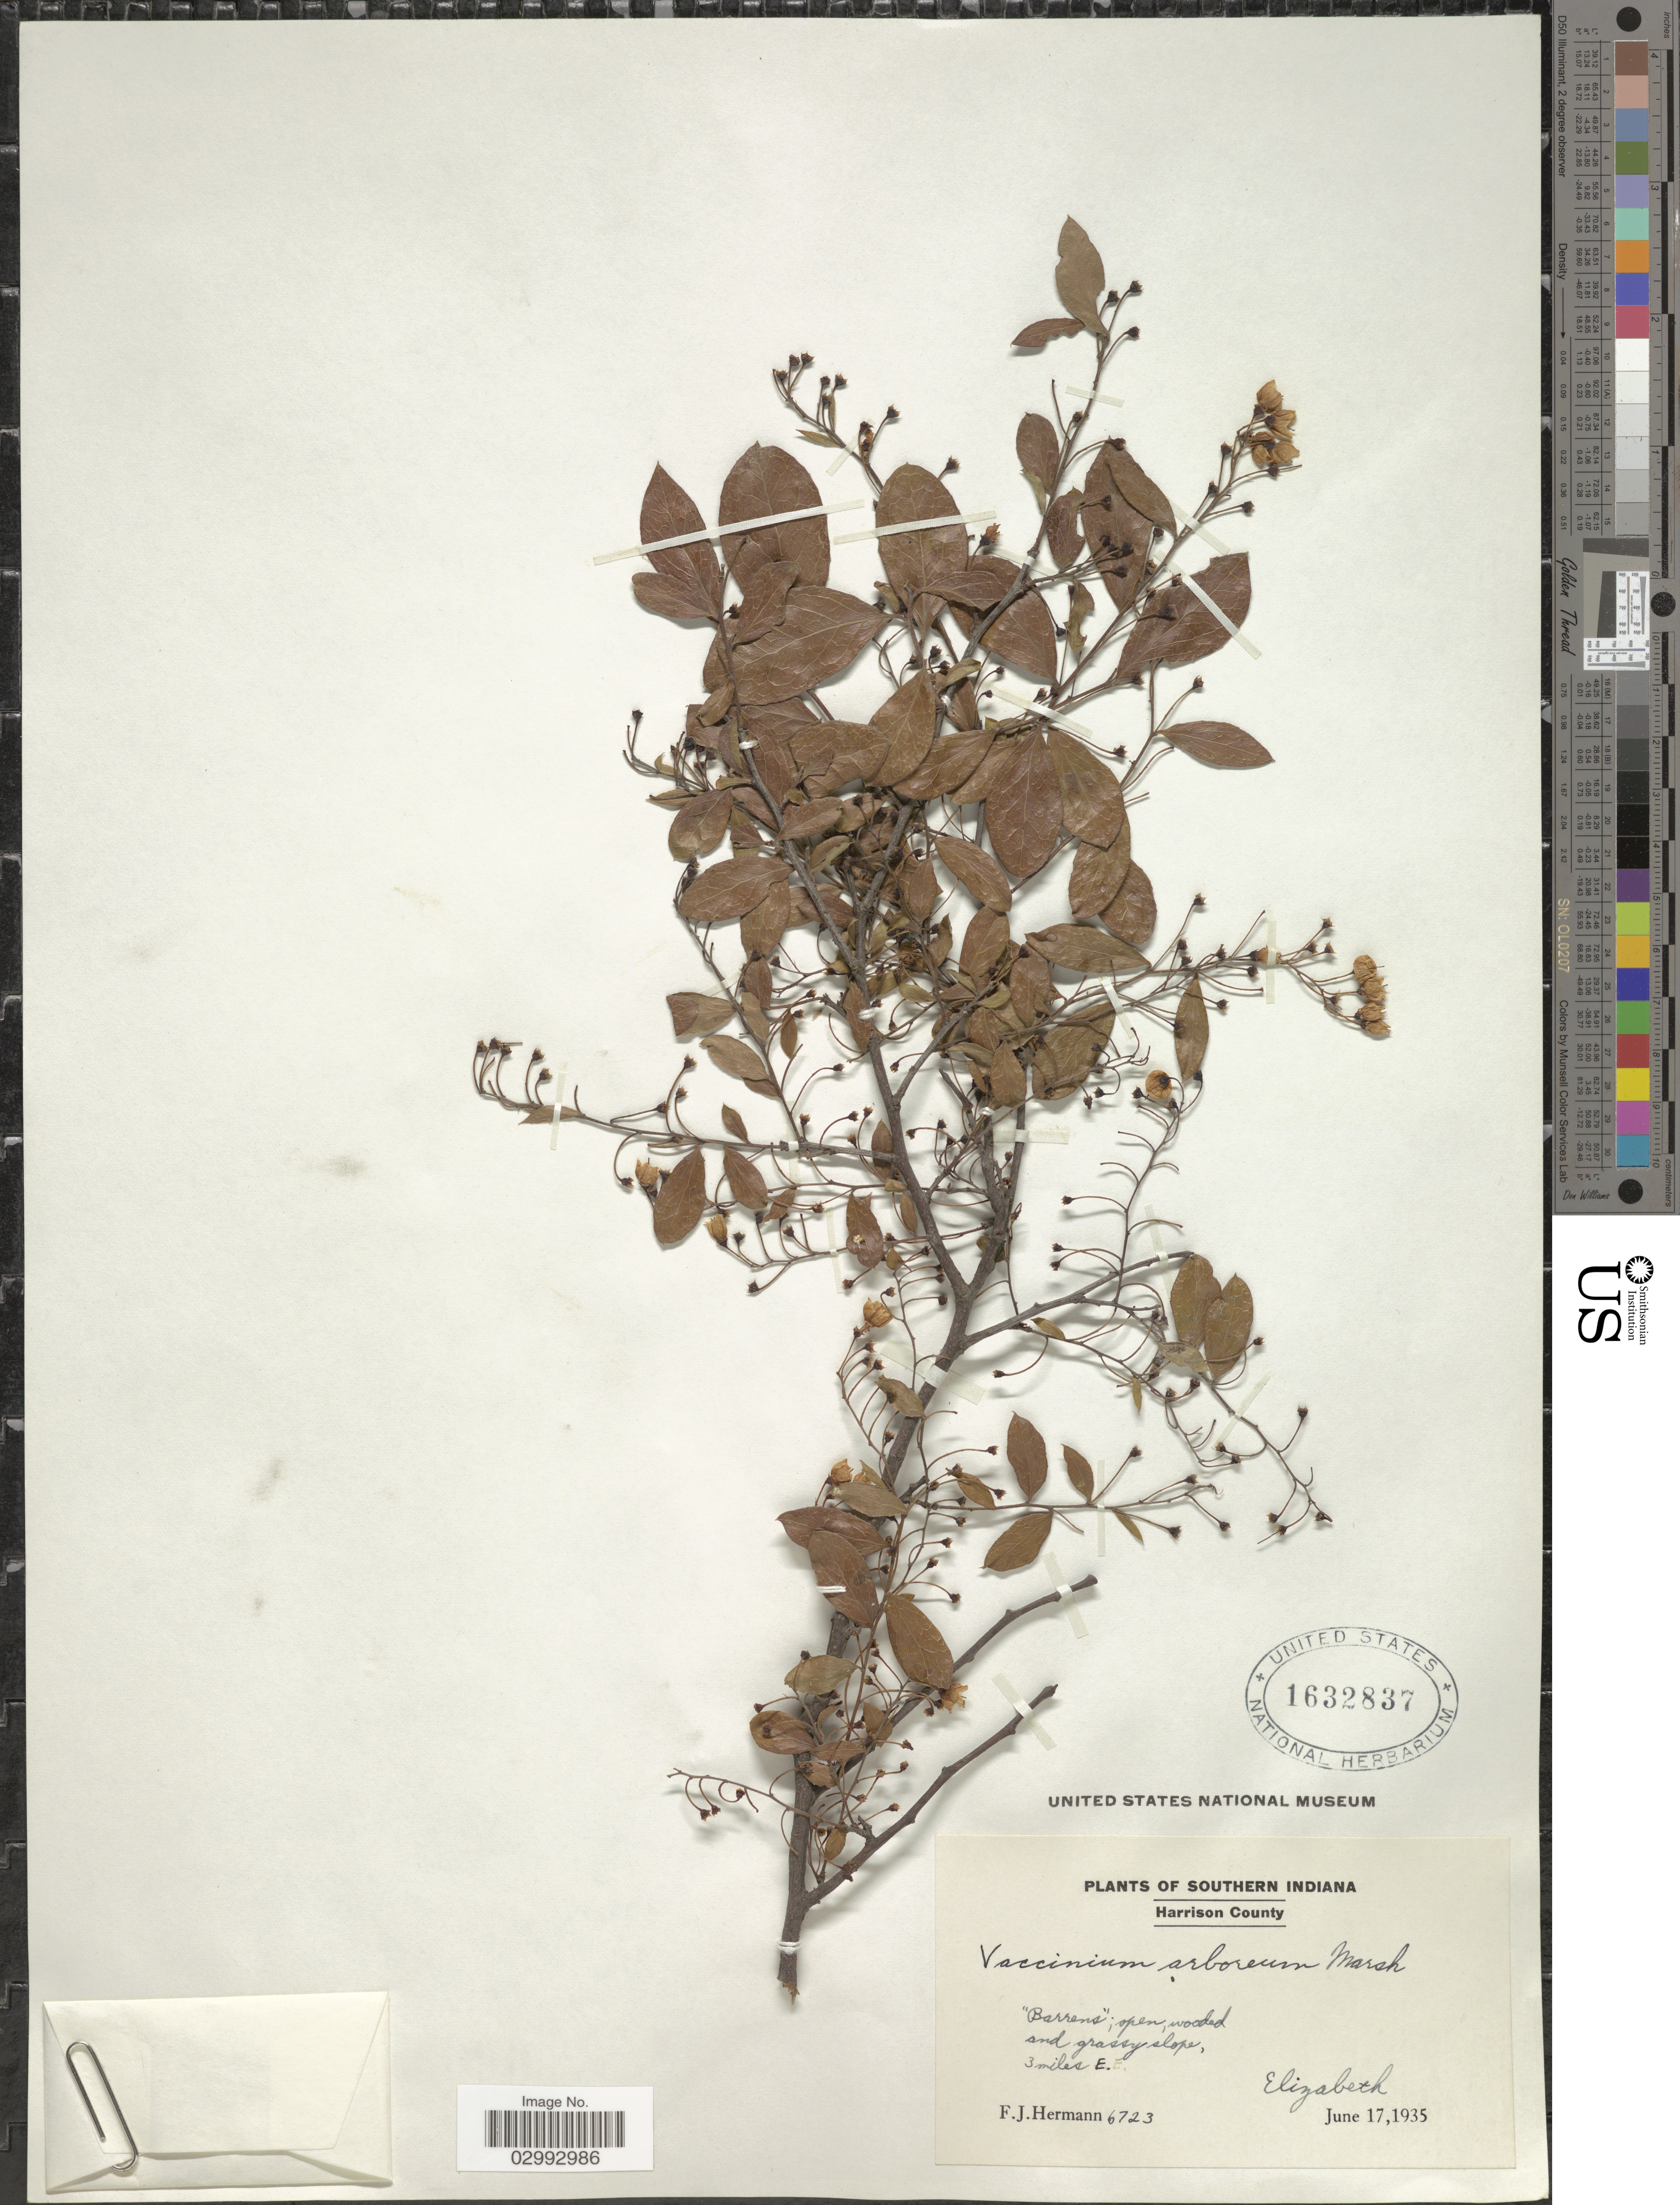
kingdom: Plantae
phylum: Tracheophyta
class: Magnoliopsida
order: Ericales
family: Ericaceae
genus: Batodendron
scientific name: Batodendron arboreum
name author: Nutt.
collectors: F. J. Hermann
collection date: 1935-06-17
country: United States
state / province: Indiana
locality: Southern Indiana. Harrison County. "Barrens", open, wooded, and grassy slope, 3 miles E. Elizabeth.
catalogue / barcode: US 1632837